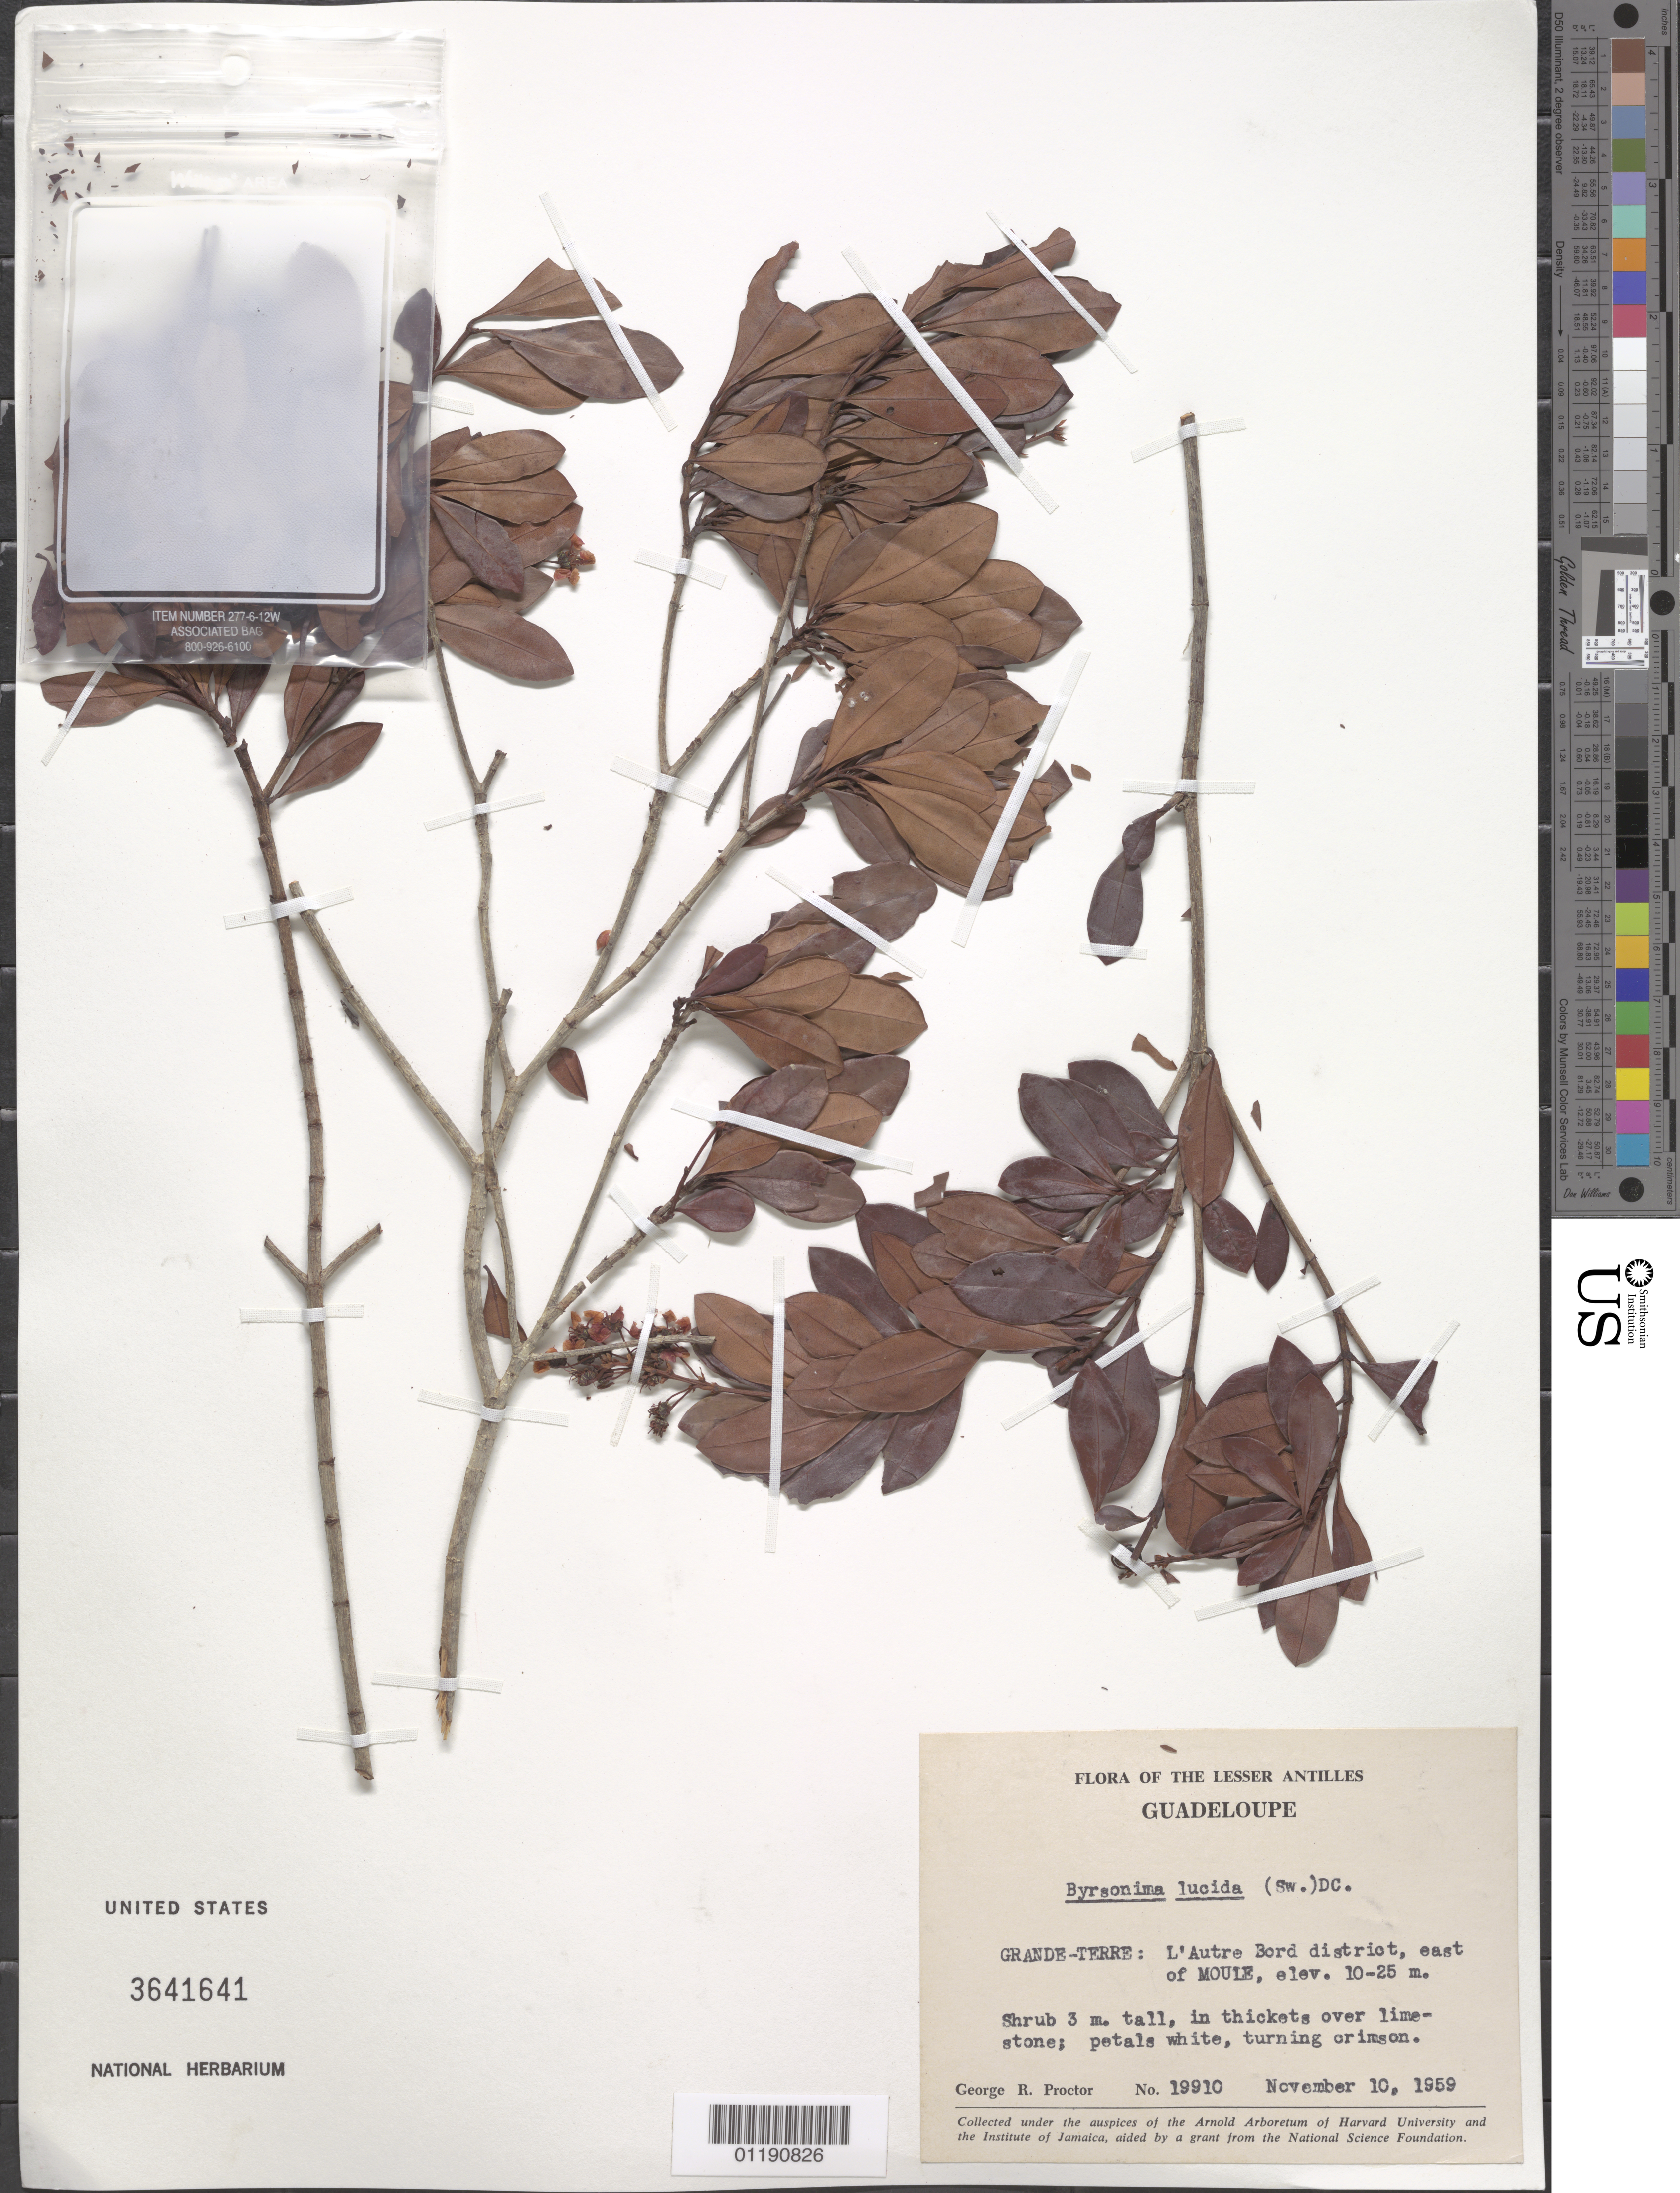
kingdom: Plantae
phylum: Tracheophyta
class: Magnoliopsida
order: Malpighiales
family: Malpighiaceae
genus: Byrsonima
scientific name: Byrsonima lucida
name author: (Mill.) DC.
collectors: G. R. Proctor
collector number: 19910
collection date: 1959-11-10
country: Guadeloupe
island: Grande-Terre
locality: L'Autre Bord district, east of Moule.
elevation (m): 10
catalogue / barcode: US 3641641